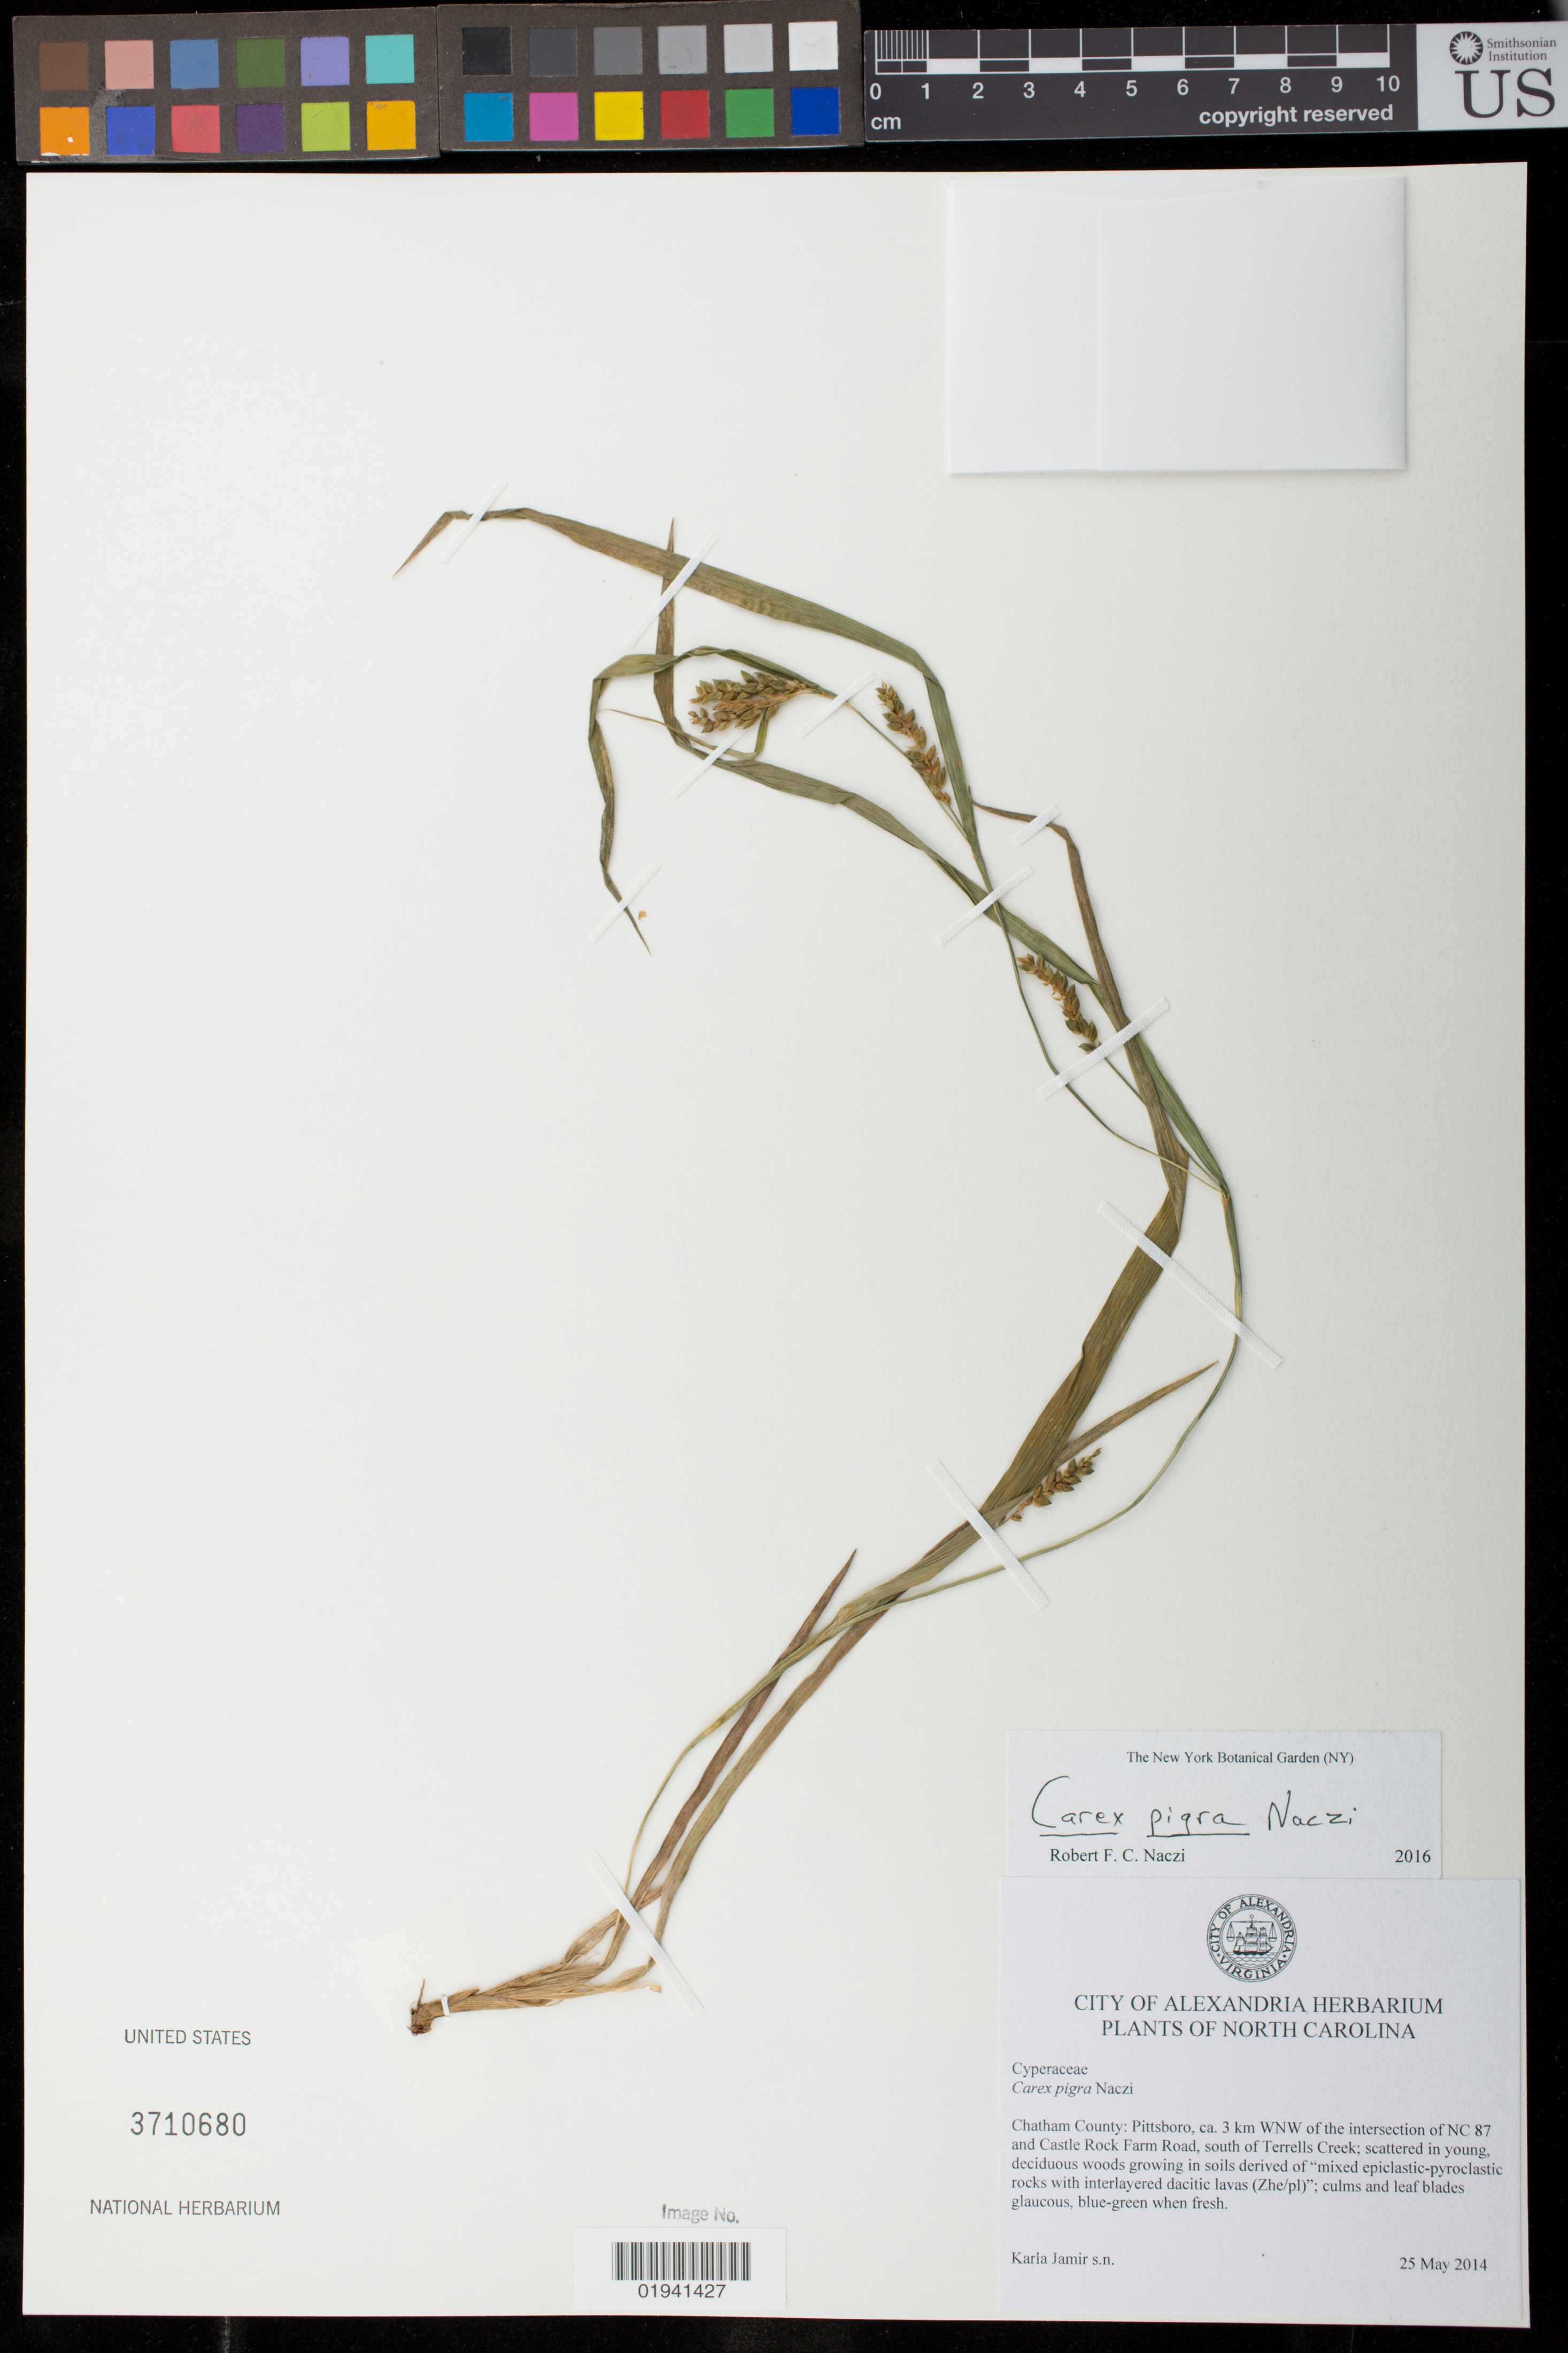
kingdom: Plantae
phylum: Tracheophyta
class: Liliopsida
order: Poales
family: Cyperaceae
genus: Carex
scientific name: Carex pigra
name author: Naczi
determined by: Naczi, R. F. C.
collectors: K. Jamir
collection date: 2014-05-25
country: United States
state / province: North Carolina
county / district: Chatham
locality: Pittsboro, ca. 3 km WNW of the intersection of NC 87 and Castle Rock Farm Road, south of Terrells Creek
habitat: young, deciduous woods growing in soils derived of mixed epiclastic-pyroclastic rocks with interlayered dactic lavas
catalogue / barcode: US 3710680